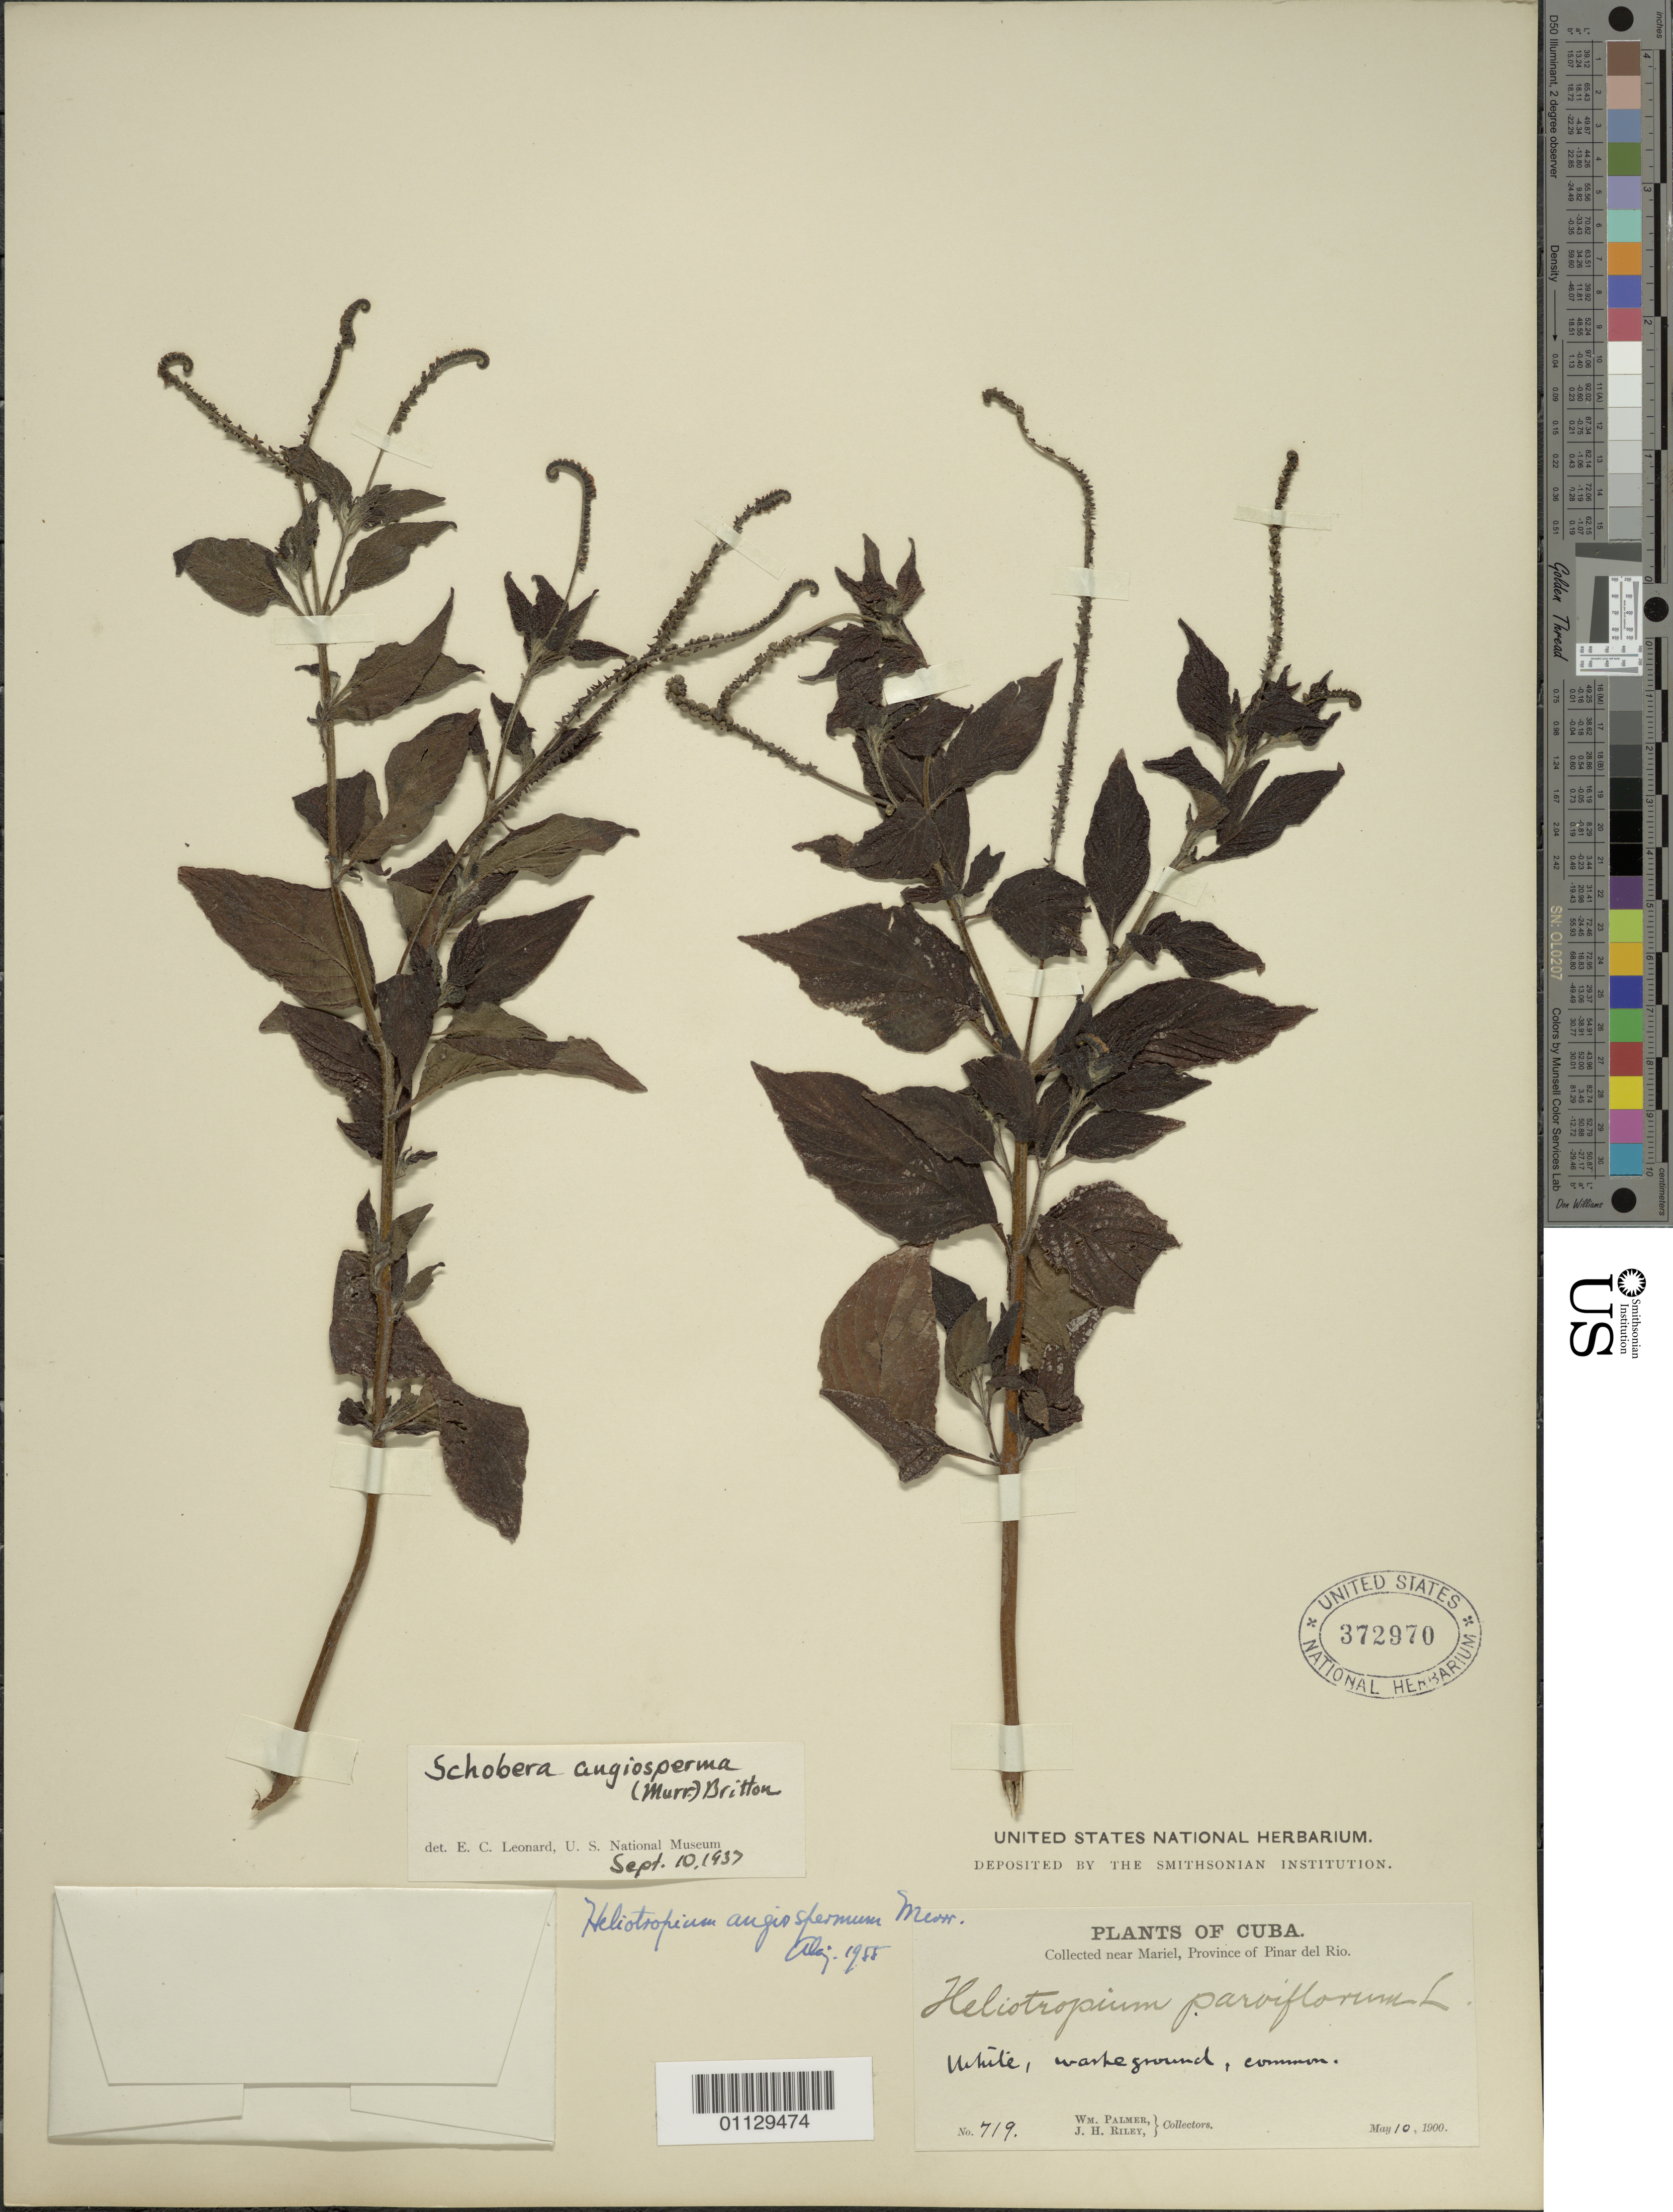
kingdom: Plantae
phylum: Tracheophyta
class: Magnoliopsida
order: Boraginales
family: Heliotropiaceae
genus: Heliotropium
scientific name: Heliotropium parviflorum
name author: L.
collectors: W. Palmer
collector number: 719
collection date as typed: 10 May 1900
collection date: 1900-05-10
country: Cuba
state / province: Pinar del Rio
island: Cuba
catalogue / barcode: US 372970